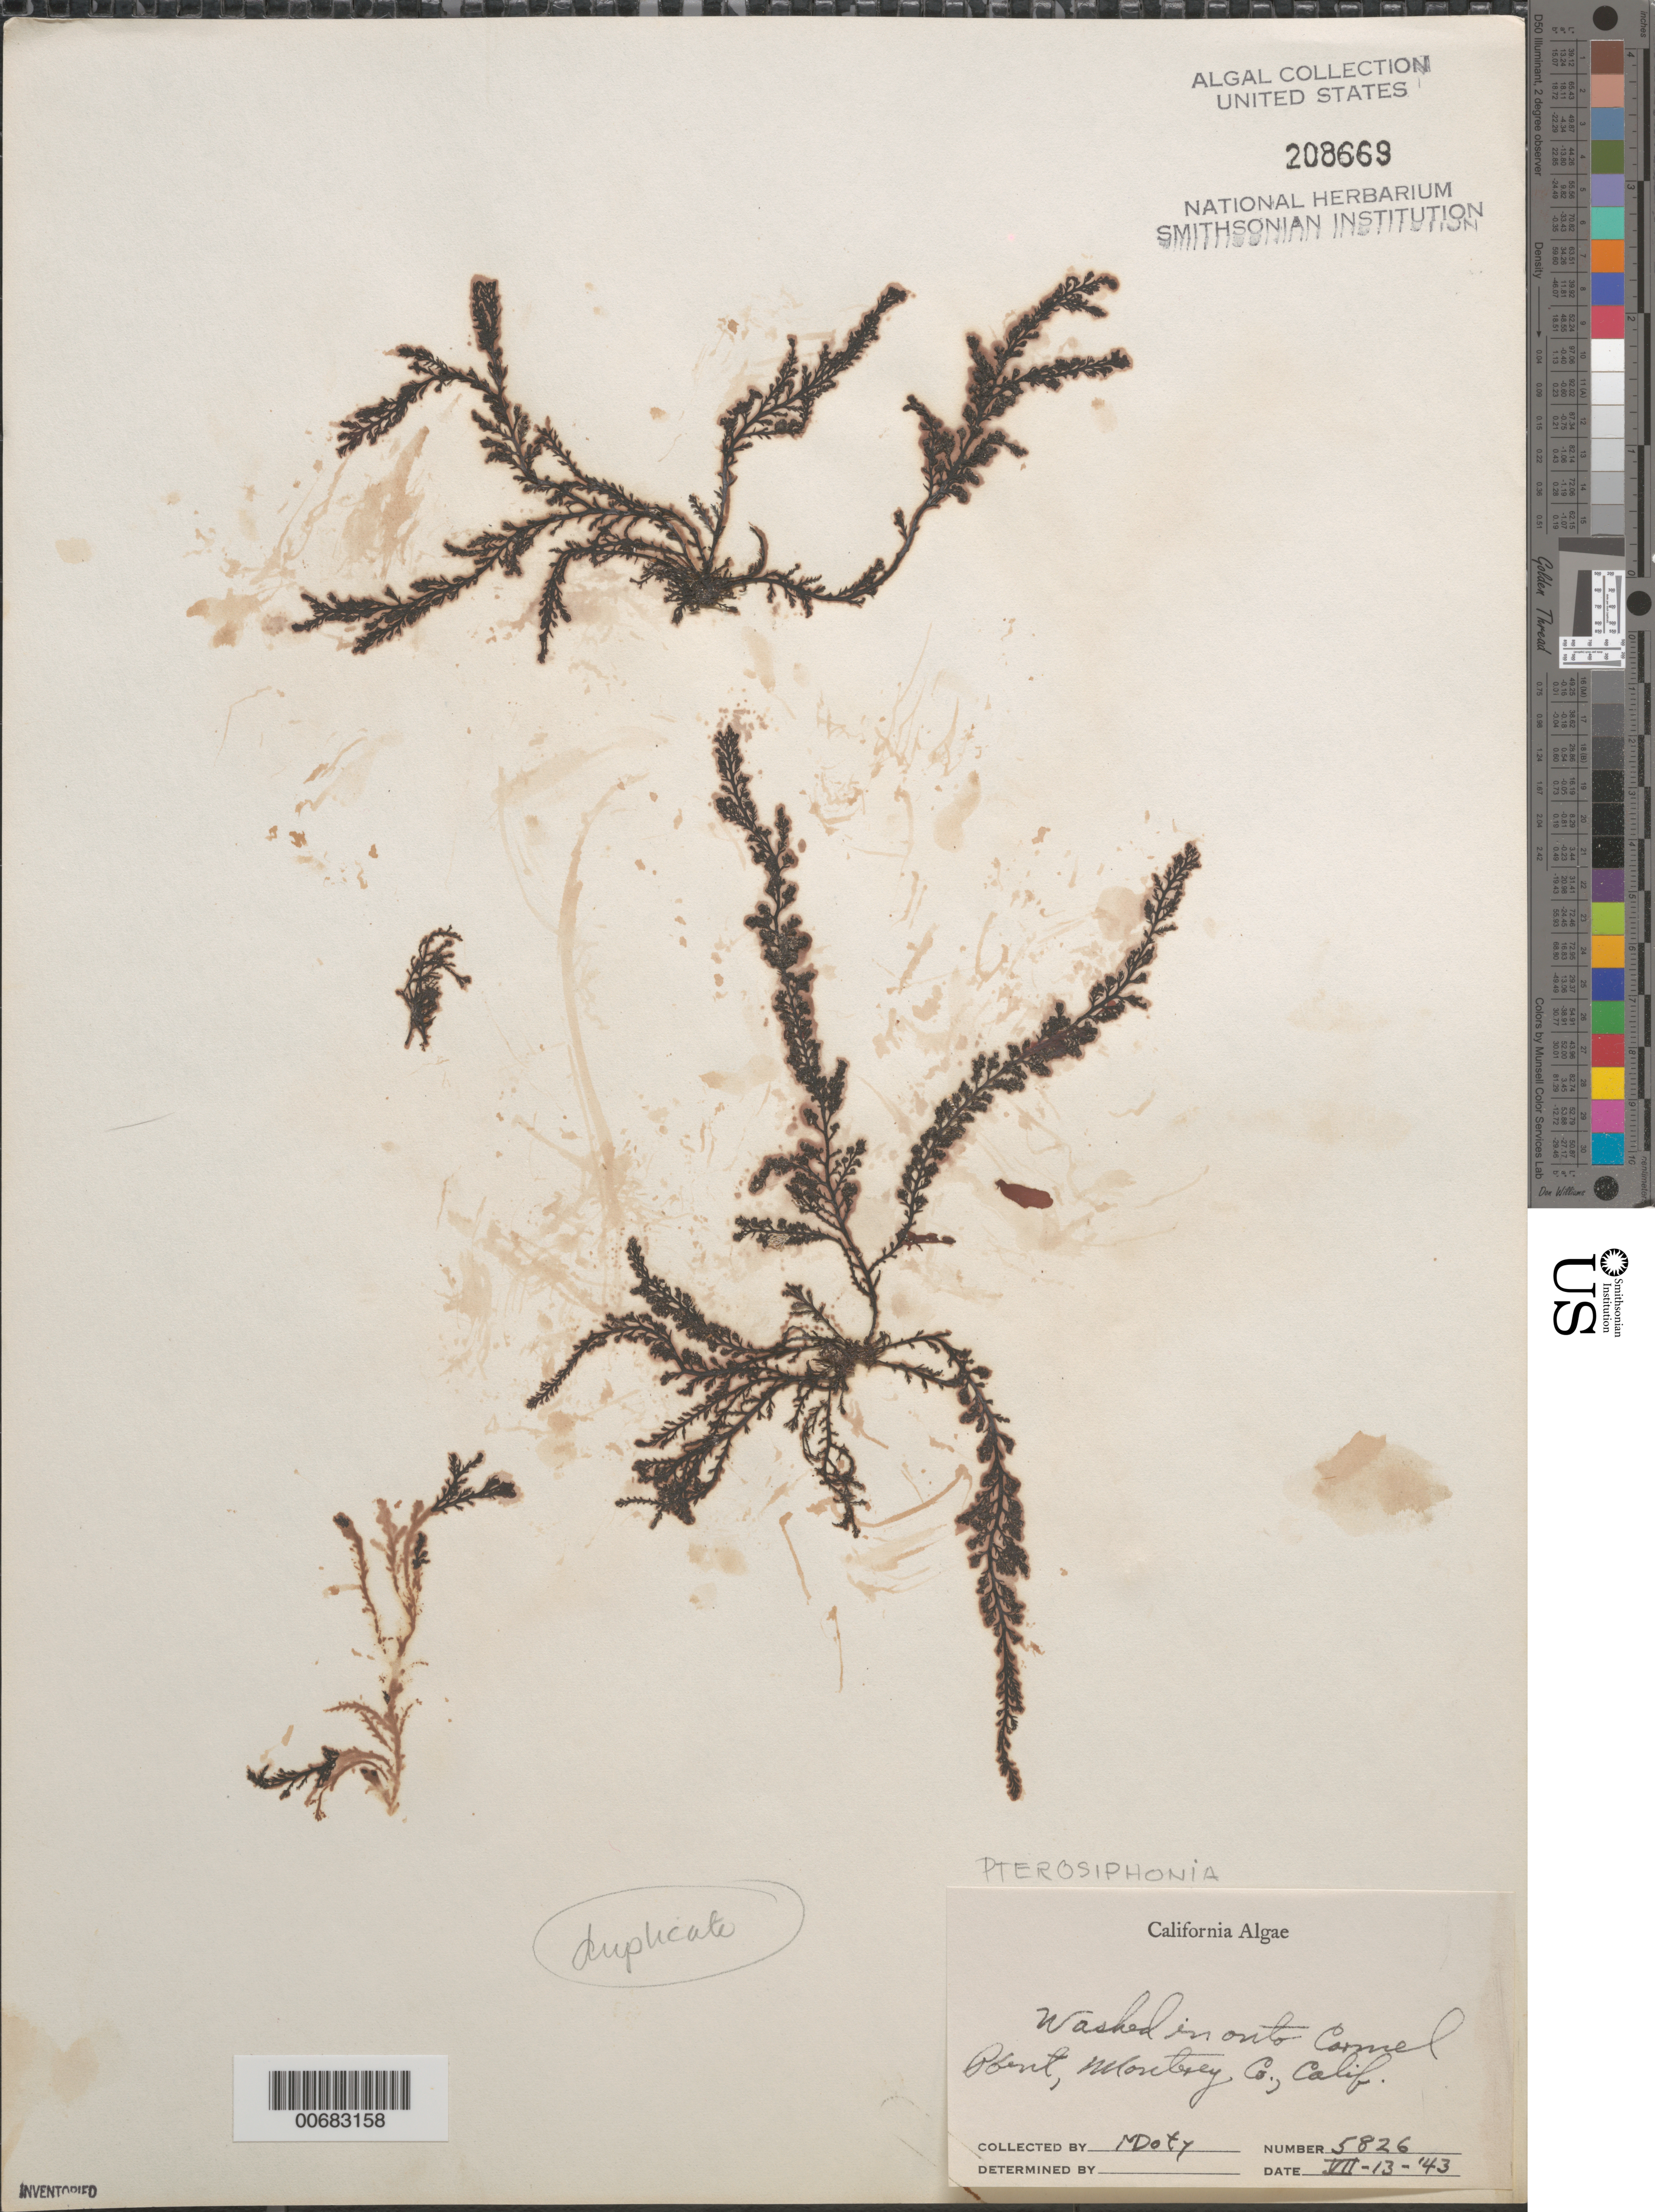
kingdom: Plantae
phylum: Rhodophyta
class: Florideophyceae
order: Ceramiales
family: Rhodomelaceae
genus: Pterosiphonia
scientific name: Pterosiphonia sp.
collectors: M. S. Doty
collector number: MSD 5826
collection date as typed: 13 Jul 1943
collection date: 1943-07-13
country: United States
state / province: California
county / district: Monterey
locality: Carmel Point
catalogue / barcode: US 208669